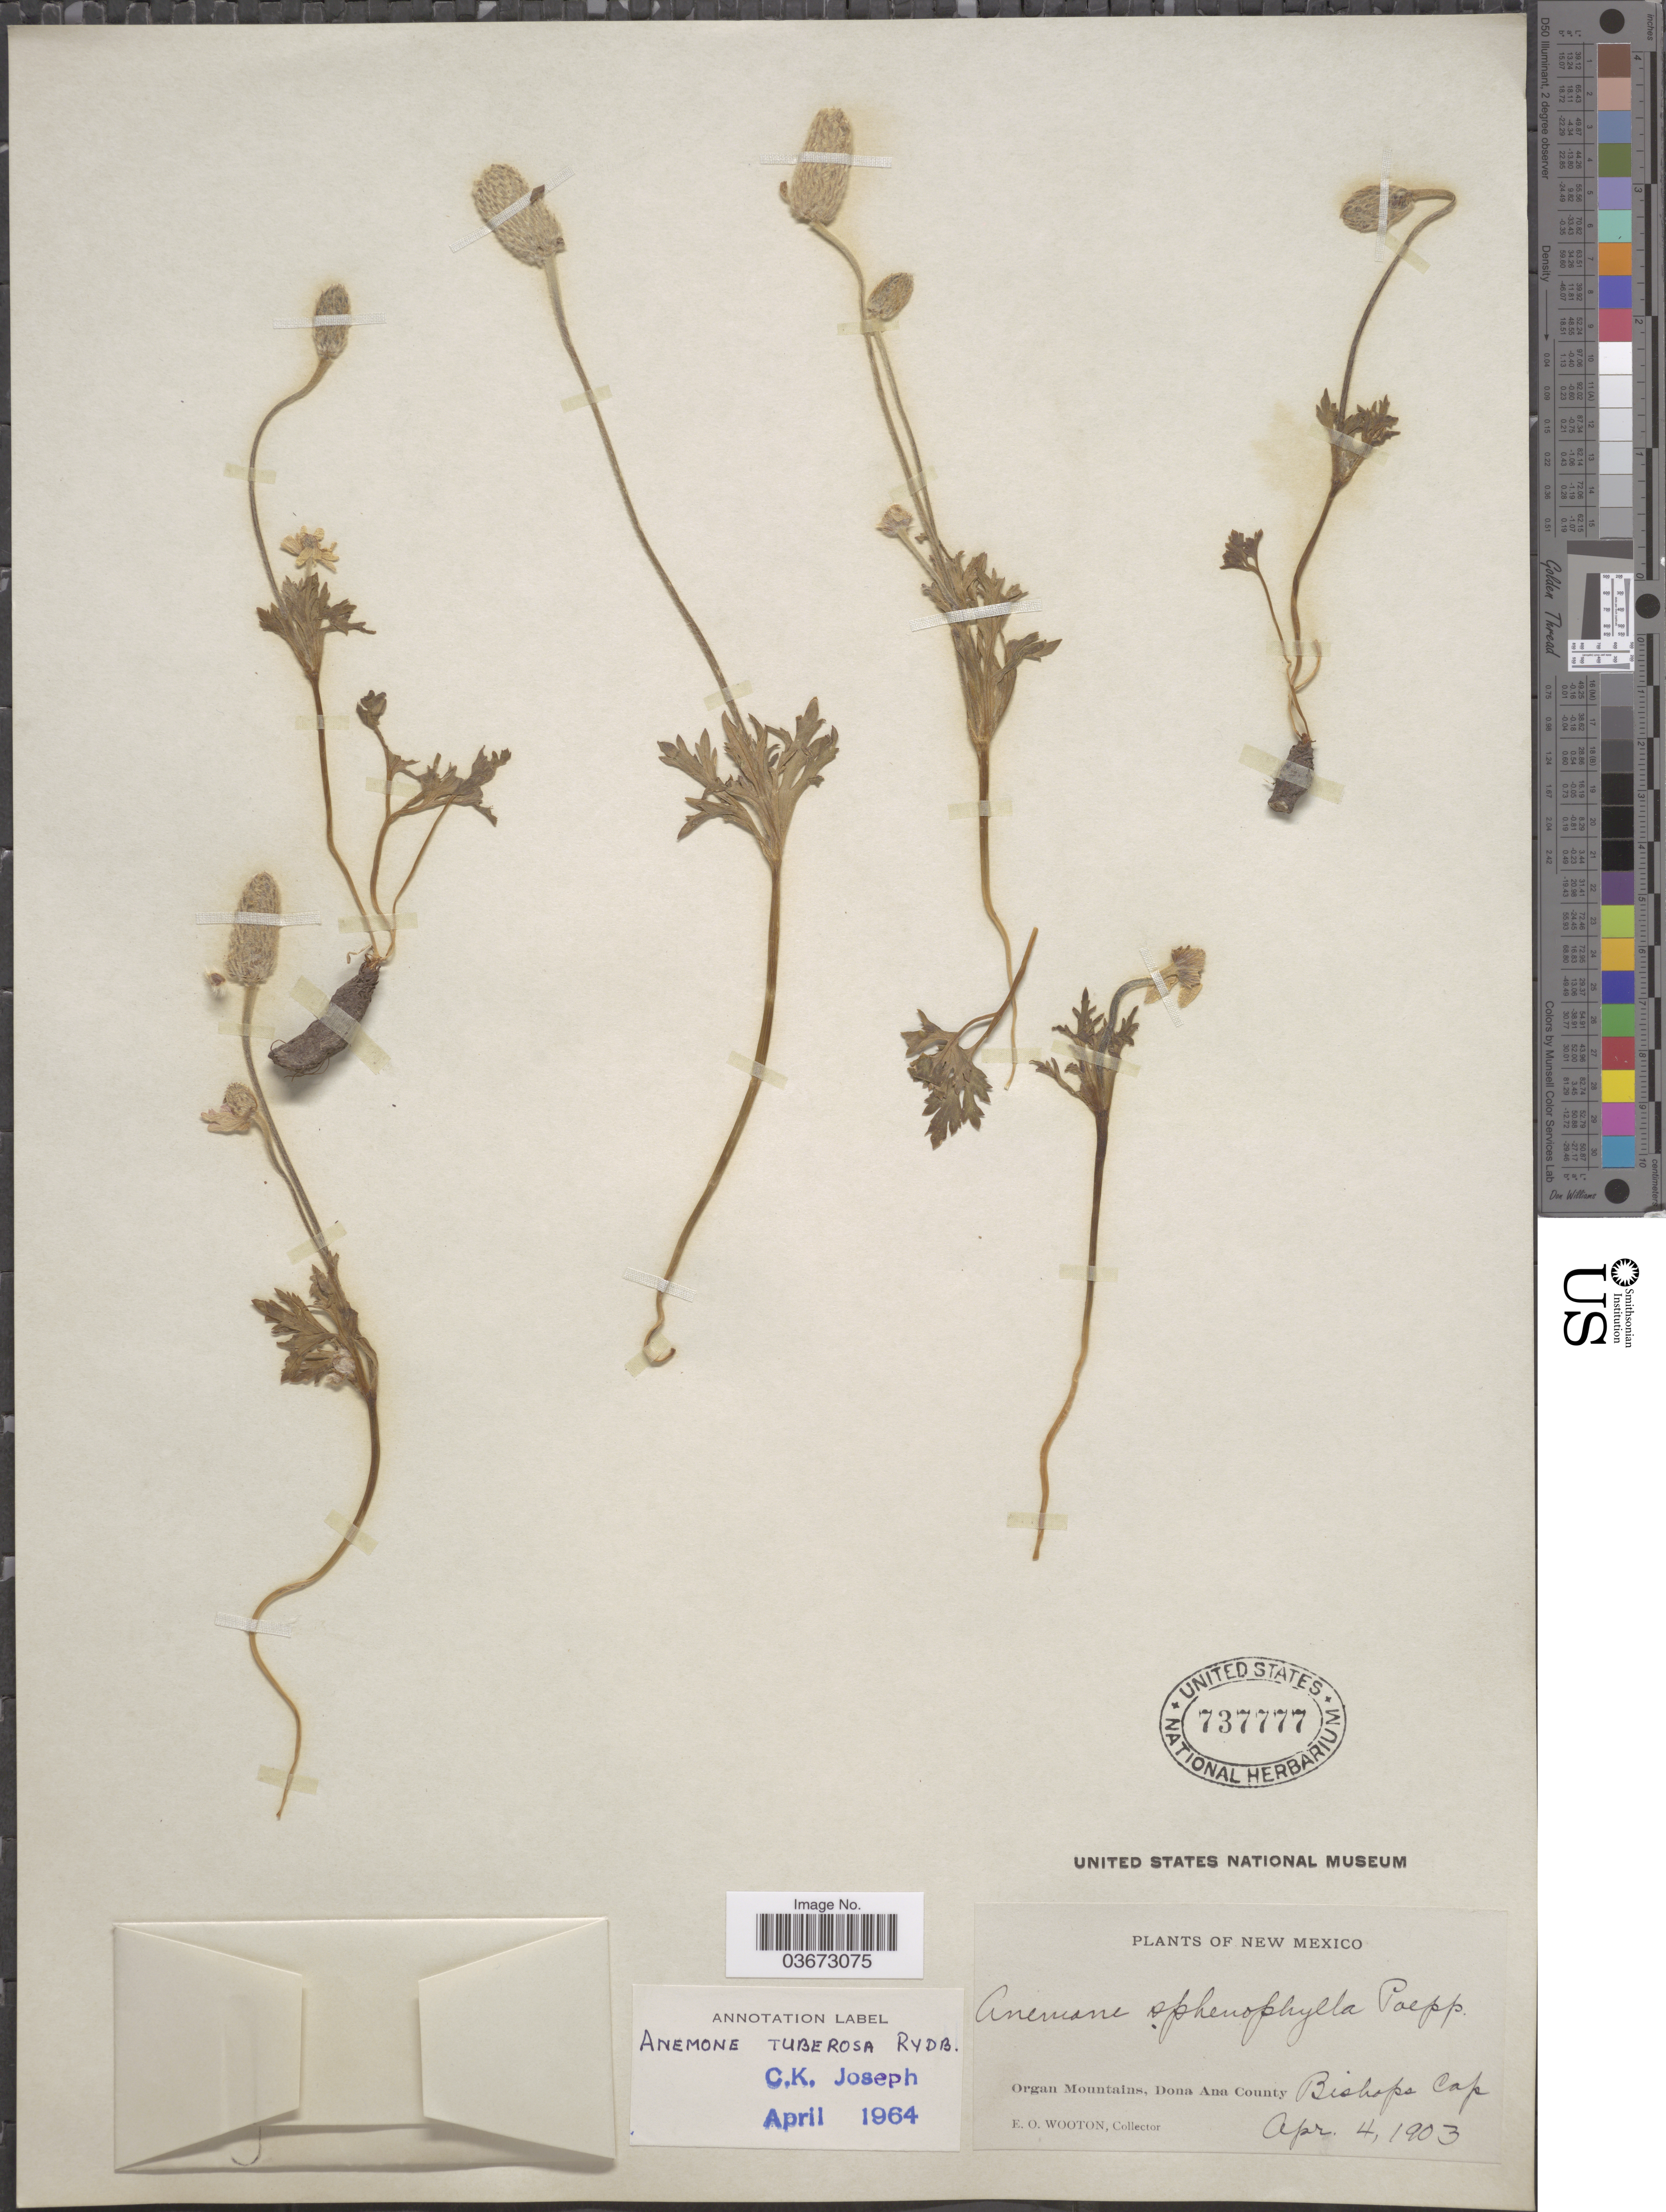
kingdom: Plantae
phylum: Tracheophyta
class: Magnoliopsida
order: Ranunculales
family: Ranunculaceae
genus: Anemone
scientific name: Anemone tuberosa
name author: Rydb.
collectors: E. O. Wooton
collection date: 1903-04-04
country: United States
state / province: New Mexico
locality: Organ Mountains, Dona Ana County. Bishops Cap.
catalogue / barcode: US 737777